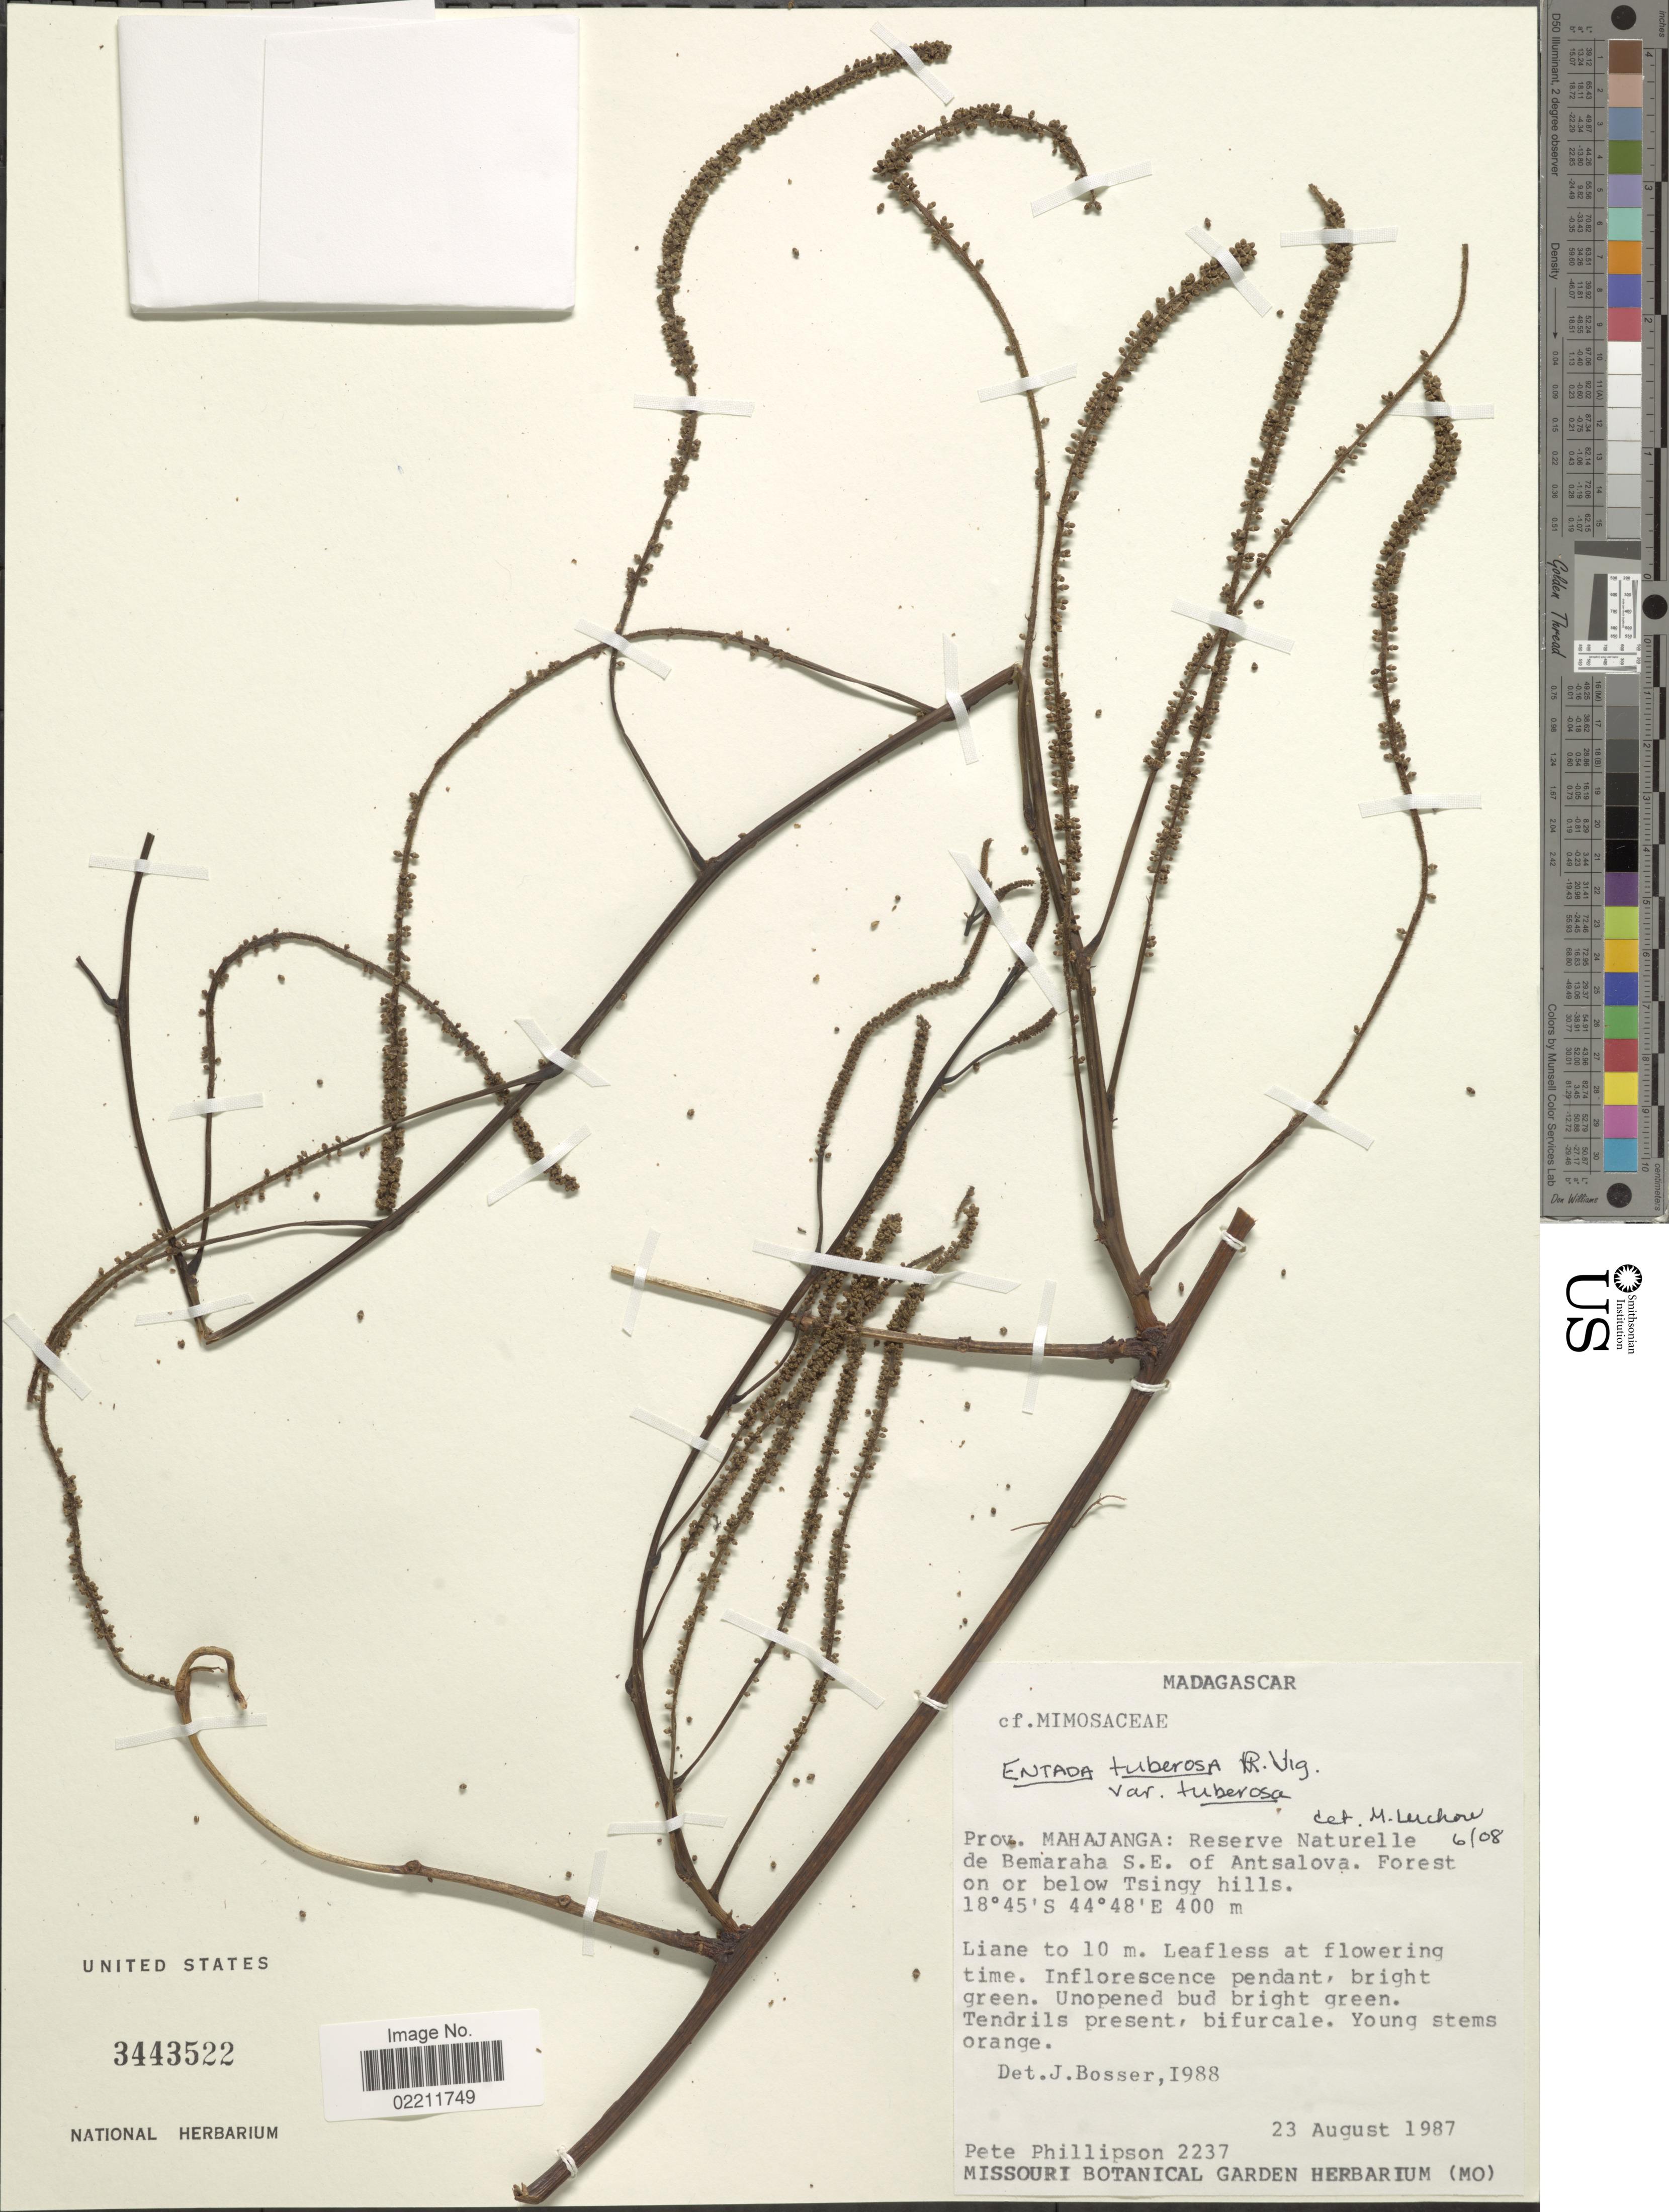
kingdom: Plantae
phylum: Tracheophyta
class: Magnoliopsida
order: Fabales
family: Fabaceae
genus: Entada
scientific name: Entada tuberosa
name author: R. Vig.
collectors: P. B. Phillipson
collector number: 2237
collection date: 1987-08-23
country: Madagascar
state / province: Melaky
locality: Reserve Naturelle de Bemaraha S. E. of Antsalova. Forest on or below Tsingy hills.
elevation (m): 400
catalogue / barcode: US 3443522